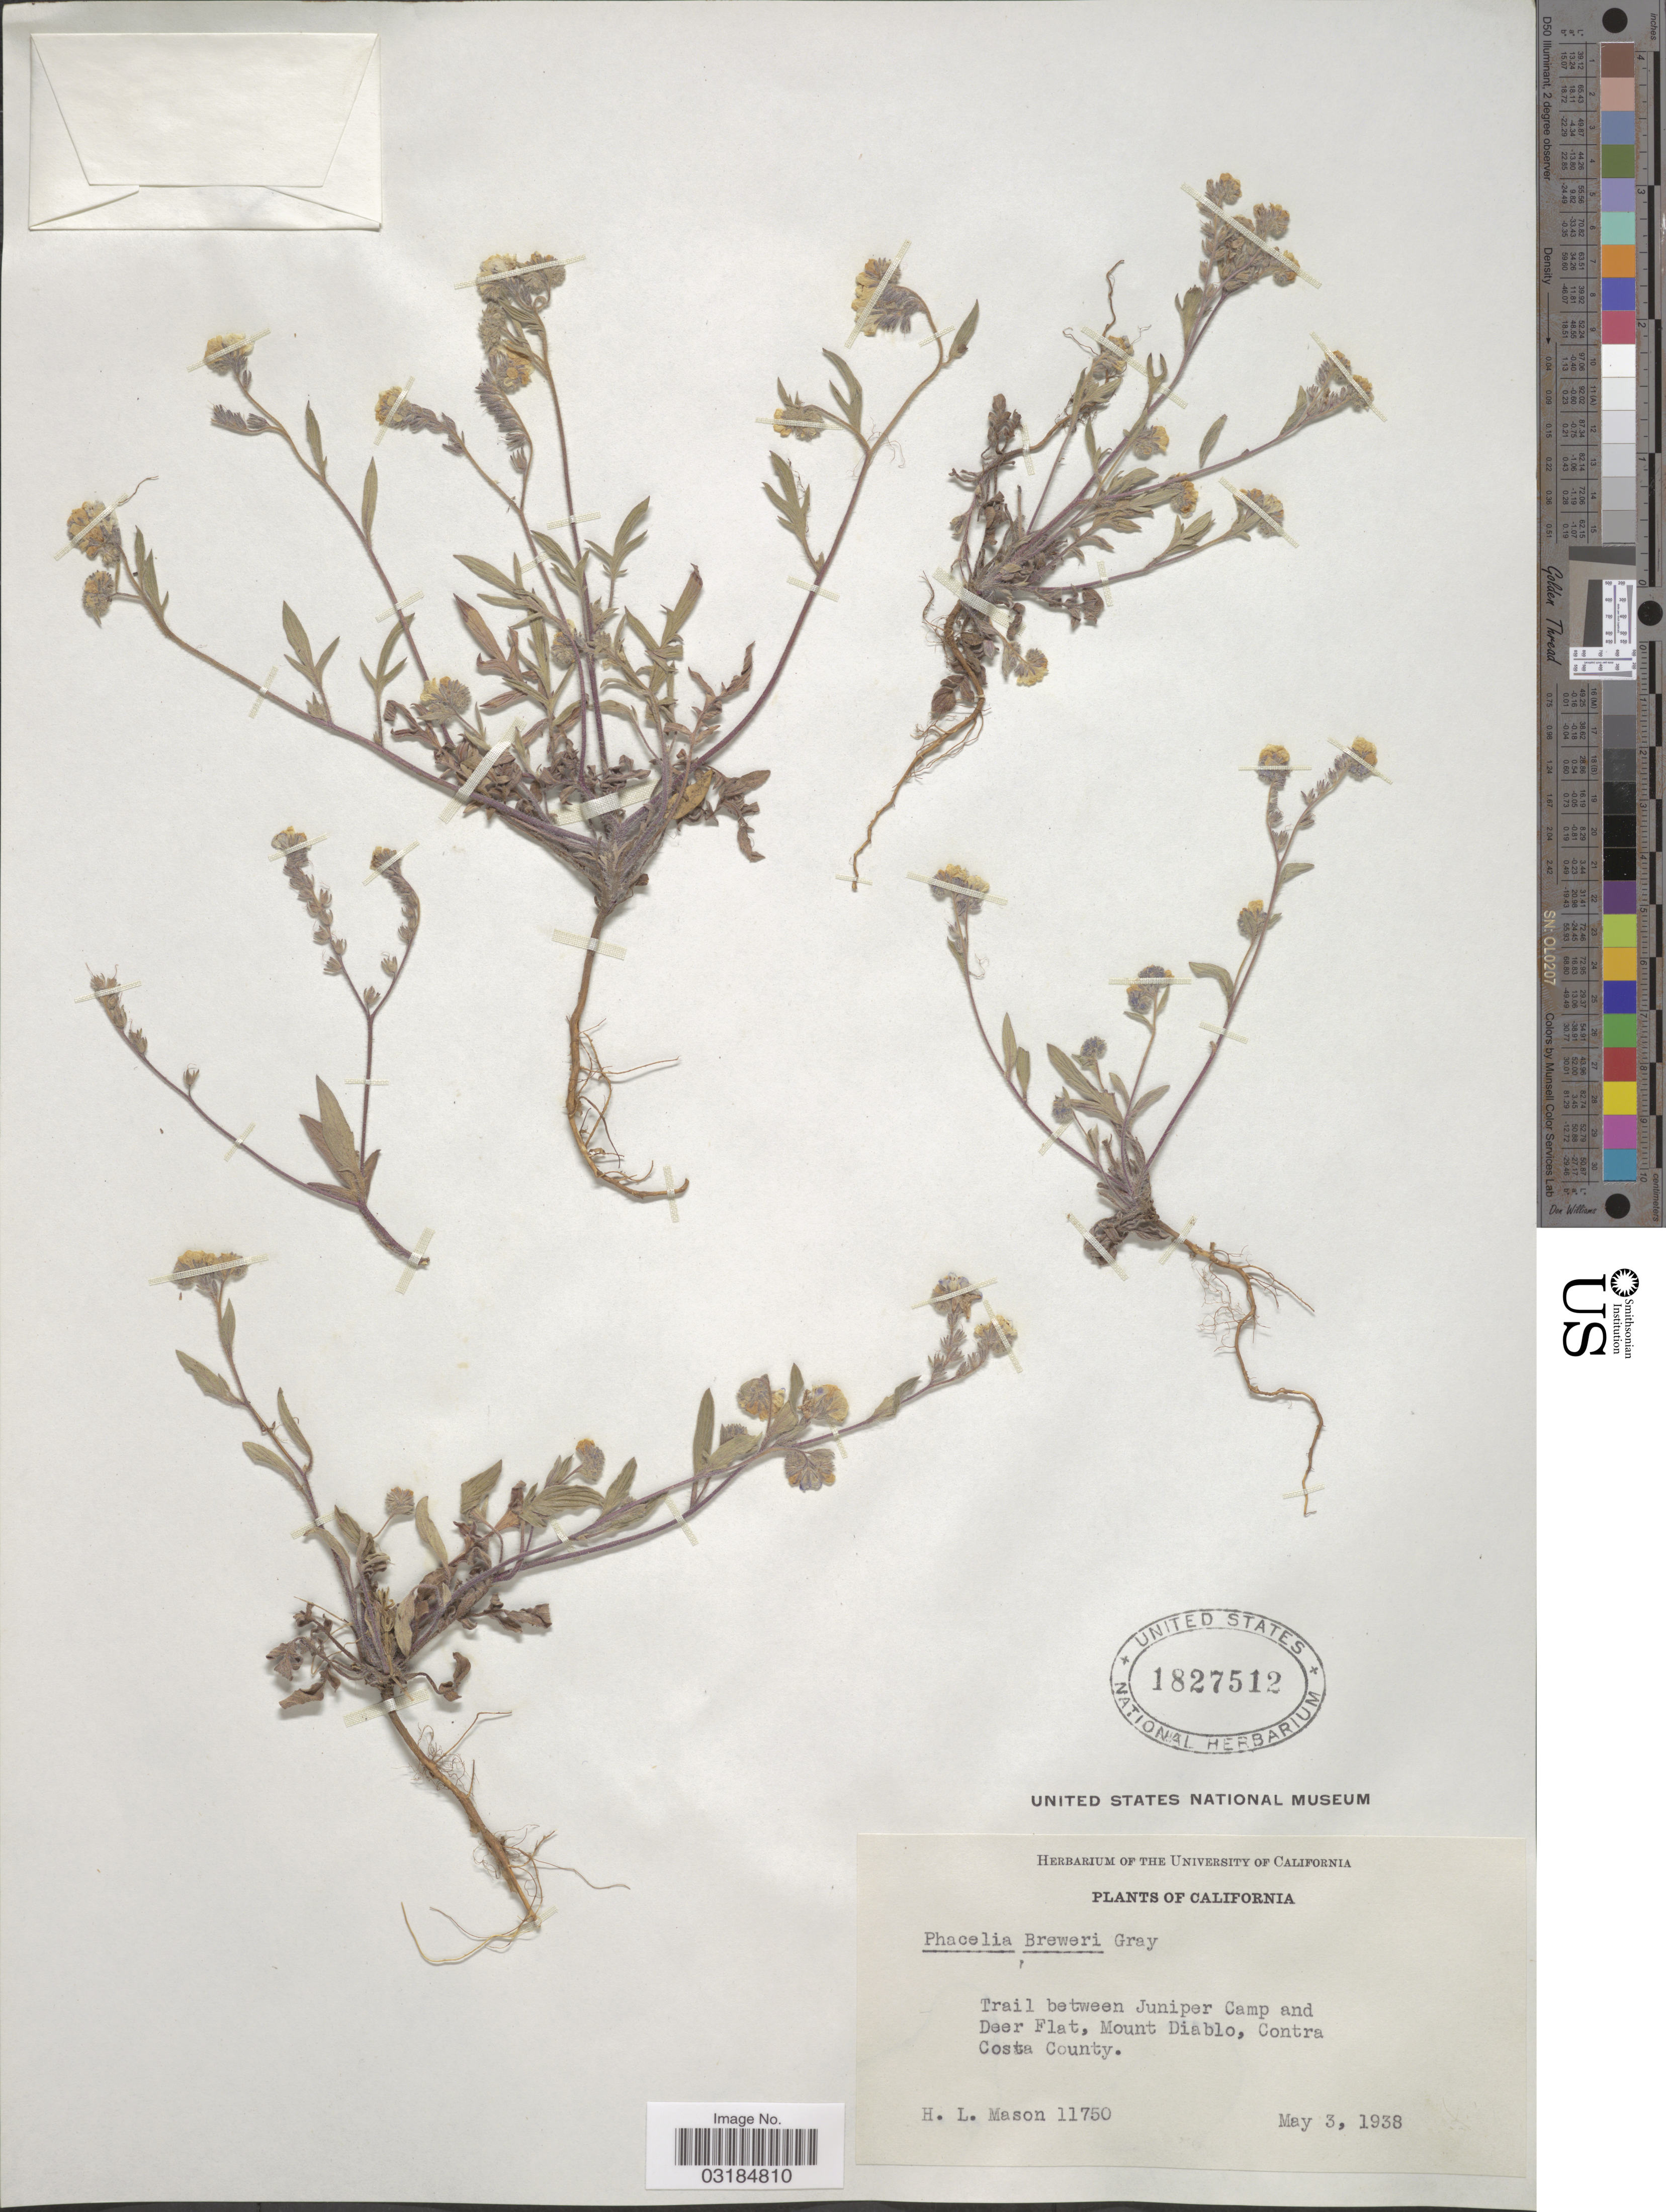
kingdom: Plantae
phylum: Tracheophyta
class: Magnoliopsida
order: Boraginales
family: Hydrophyllaceae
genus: Phacelia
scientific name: Phacelia breweri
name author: A. Gray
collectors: H. L. Mason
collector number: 11750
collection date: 1938-05-03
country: United States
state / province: California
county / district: Contra Costa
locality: Trail between Juniper Camp and Deer Flat, Mount Diablo, Contra Costa County.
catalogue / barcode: US 1827512